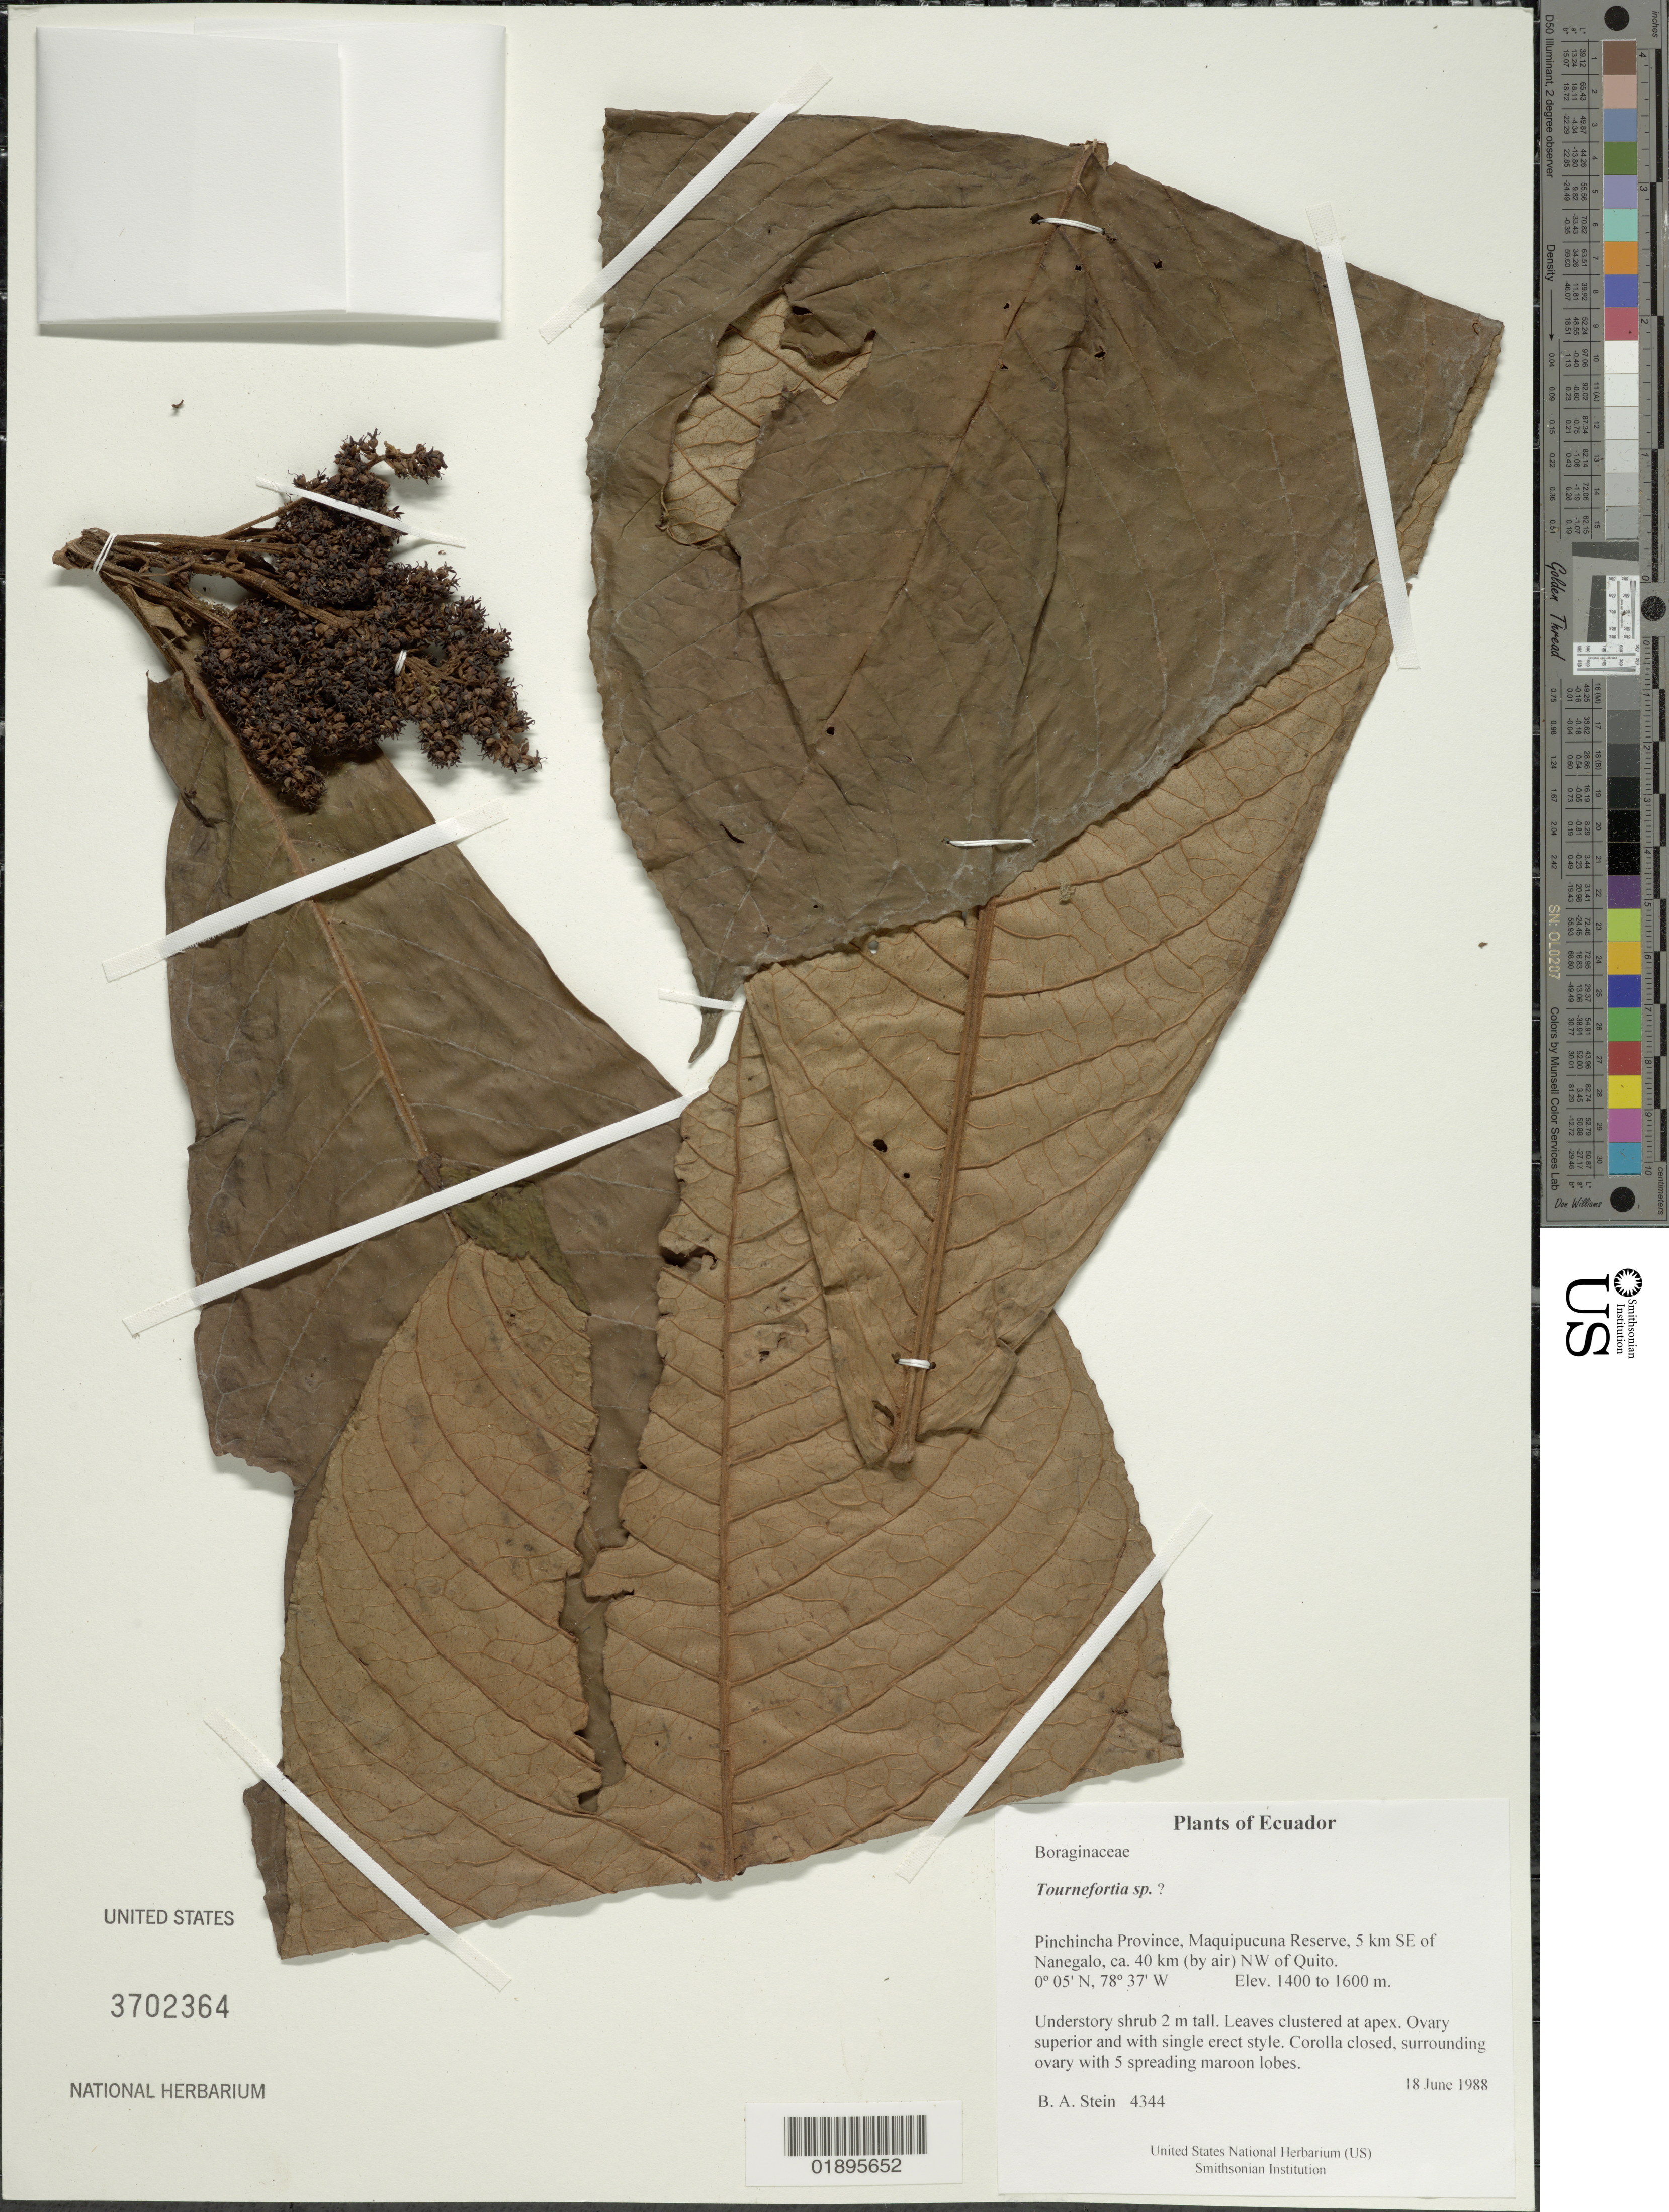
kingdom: Plantae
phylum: Tracheophyta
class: Magnoliopsida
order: Boraginales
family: Heliotropiaceae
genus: Tournefortia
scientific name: Tournefortia sp.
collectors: B. A. Stein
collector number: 4344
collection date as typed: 18 June 1988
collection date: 1988-06-18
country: Ecuador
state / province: Pichincha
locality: Maquipucuna Reserve, 5 km SE of Nanegalo, ca. 40 km (by air) NW of Quito.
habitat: Understory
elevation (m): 1400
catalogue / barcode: US 3702364